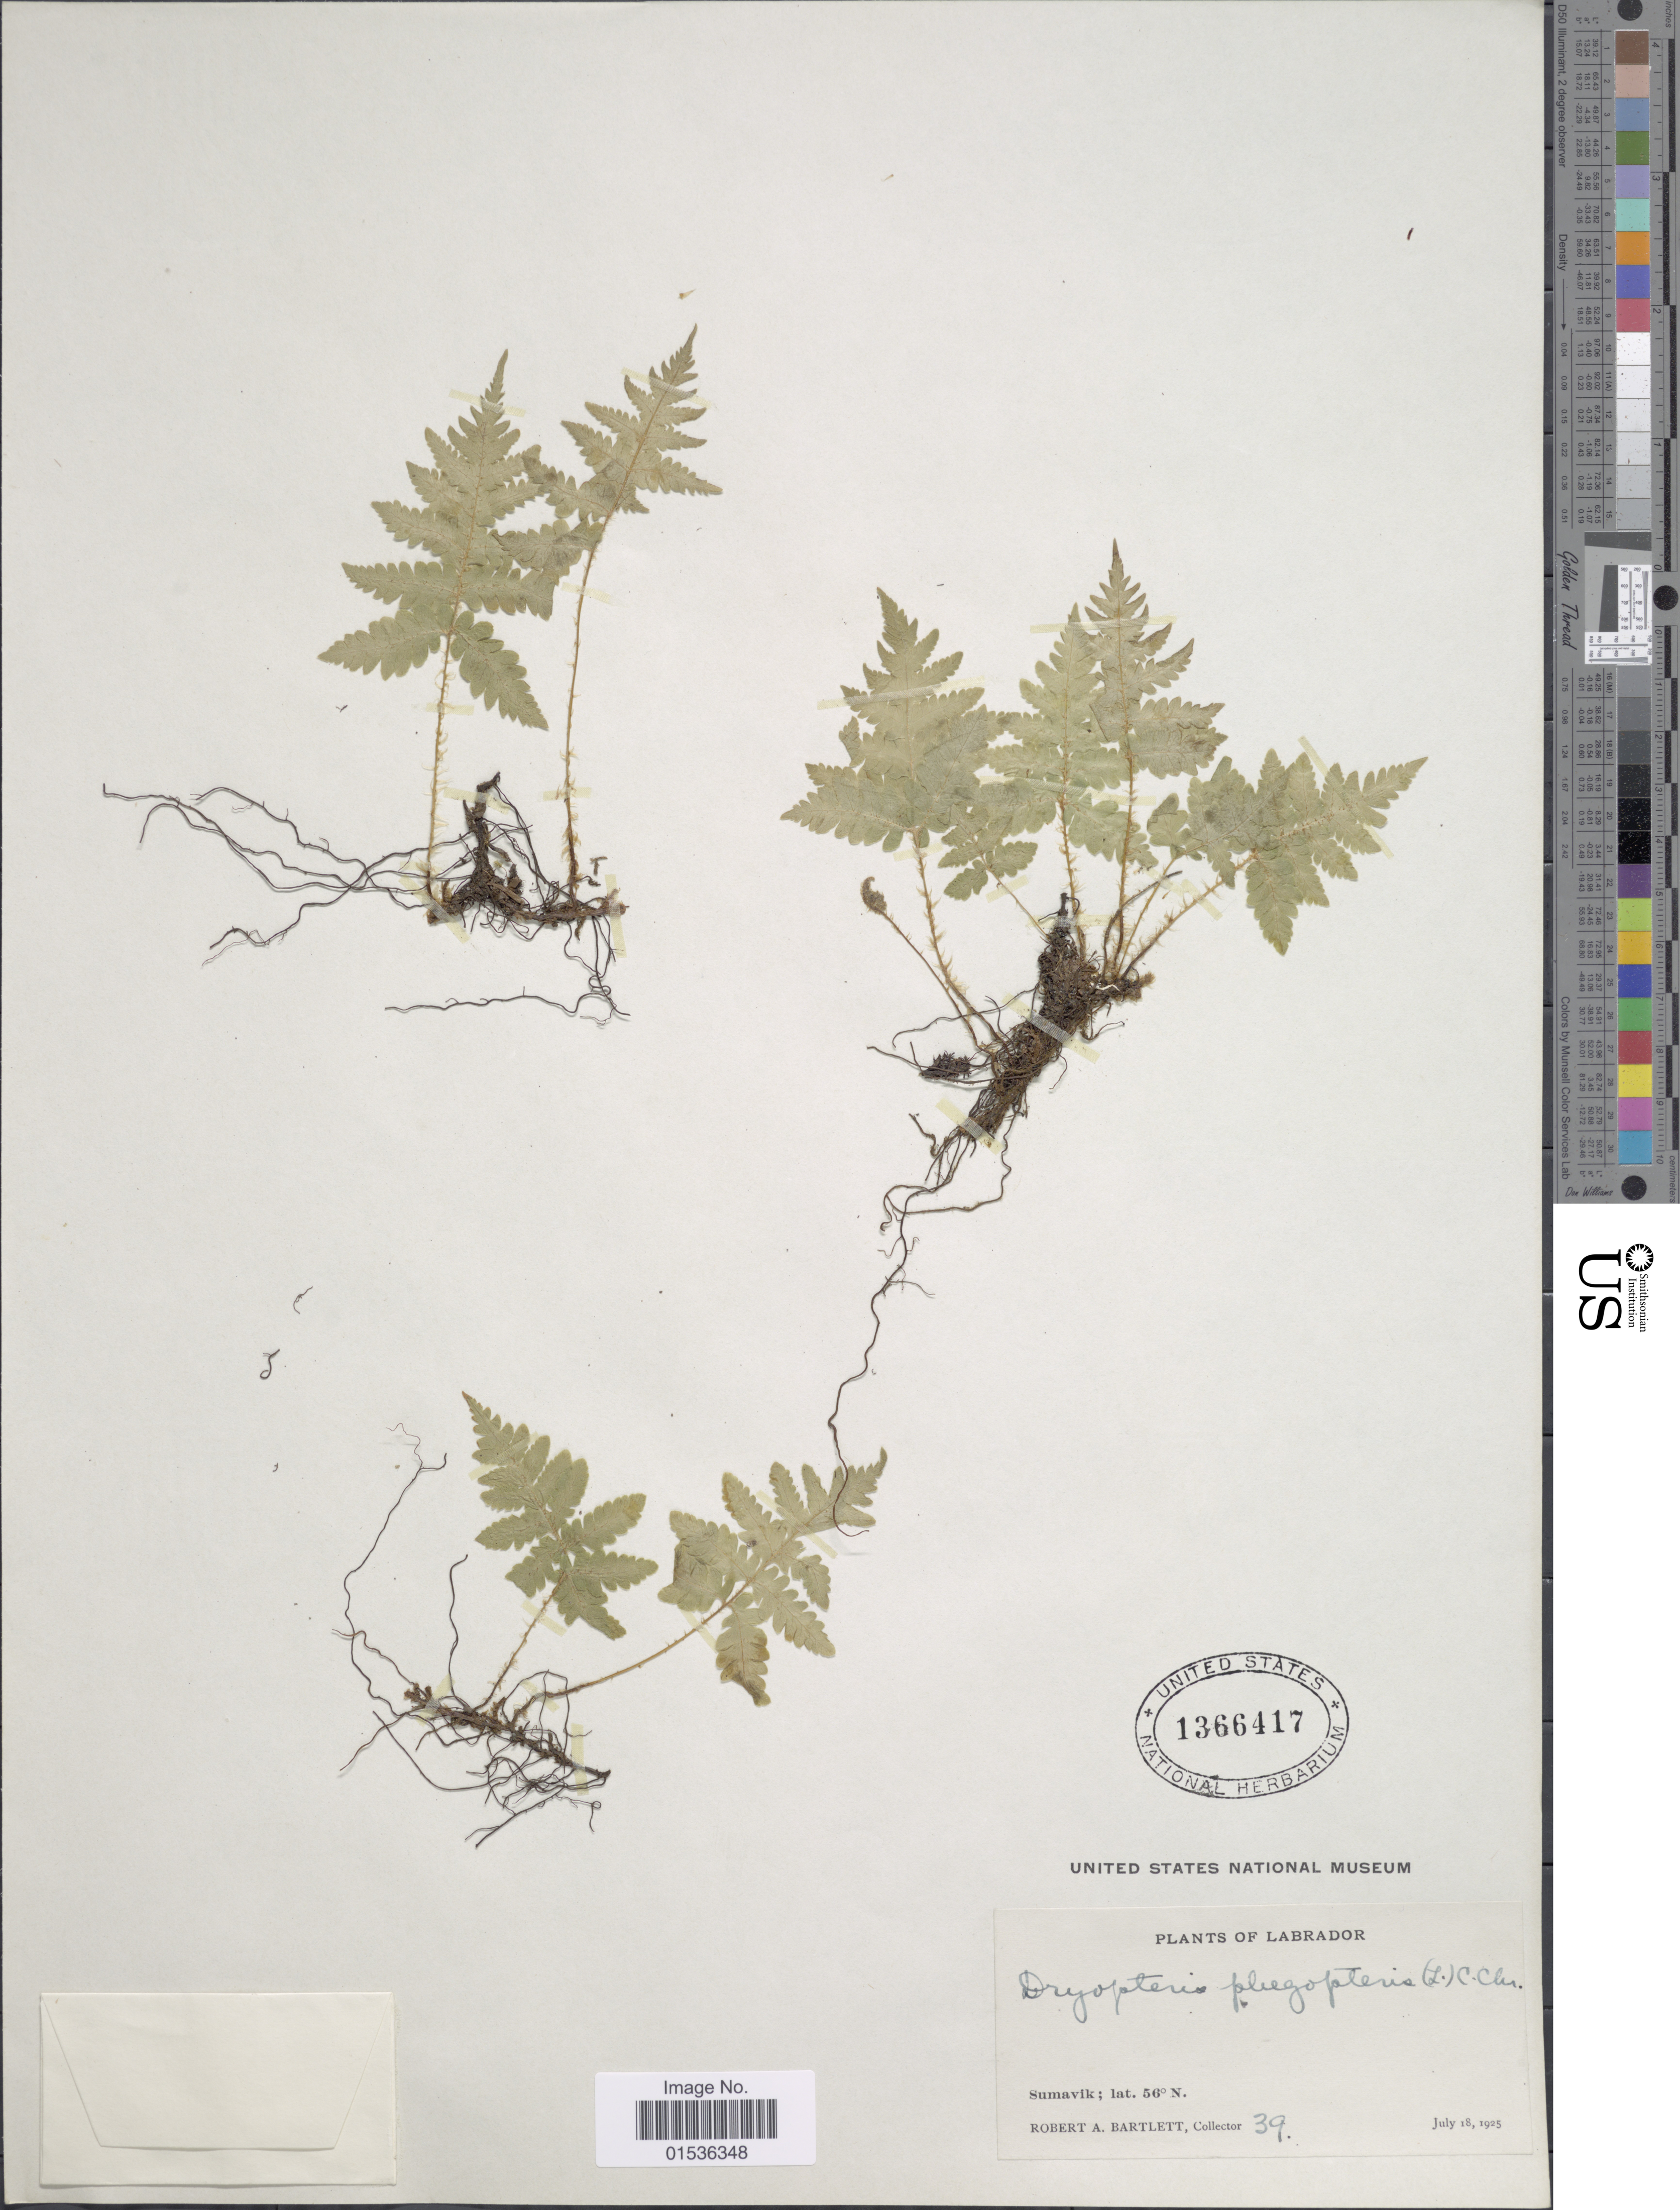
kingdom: Plantae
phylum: Tracheophyta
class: Polypodiopsida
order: Polypodiales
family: Thelypteridaceae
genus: Phegopteris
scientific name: Phegopteris connectilis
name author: (Michx.) Watt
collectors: R. W. Bartlett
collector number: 39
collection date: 1925-07-18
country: Canada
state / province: Newfoundland and Labrador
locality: Labrador, Sumavik.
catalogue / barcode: US 1366417